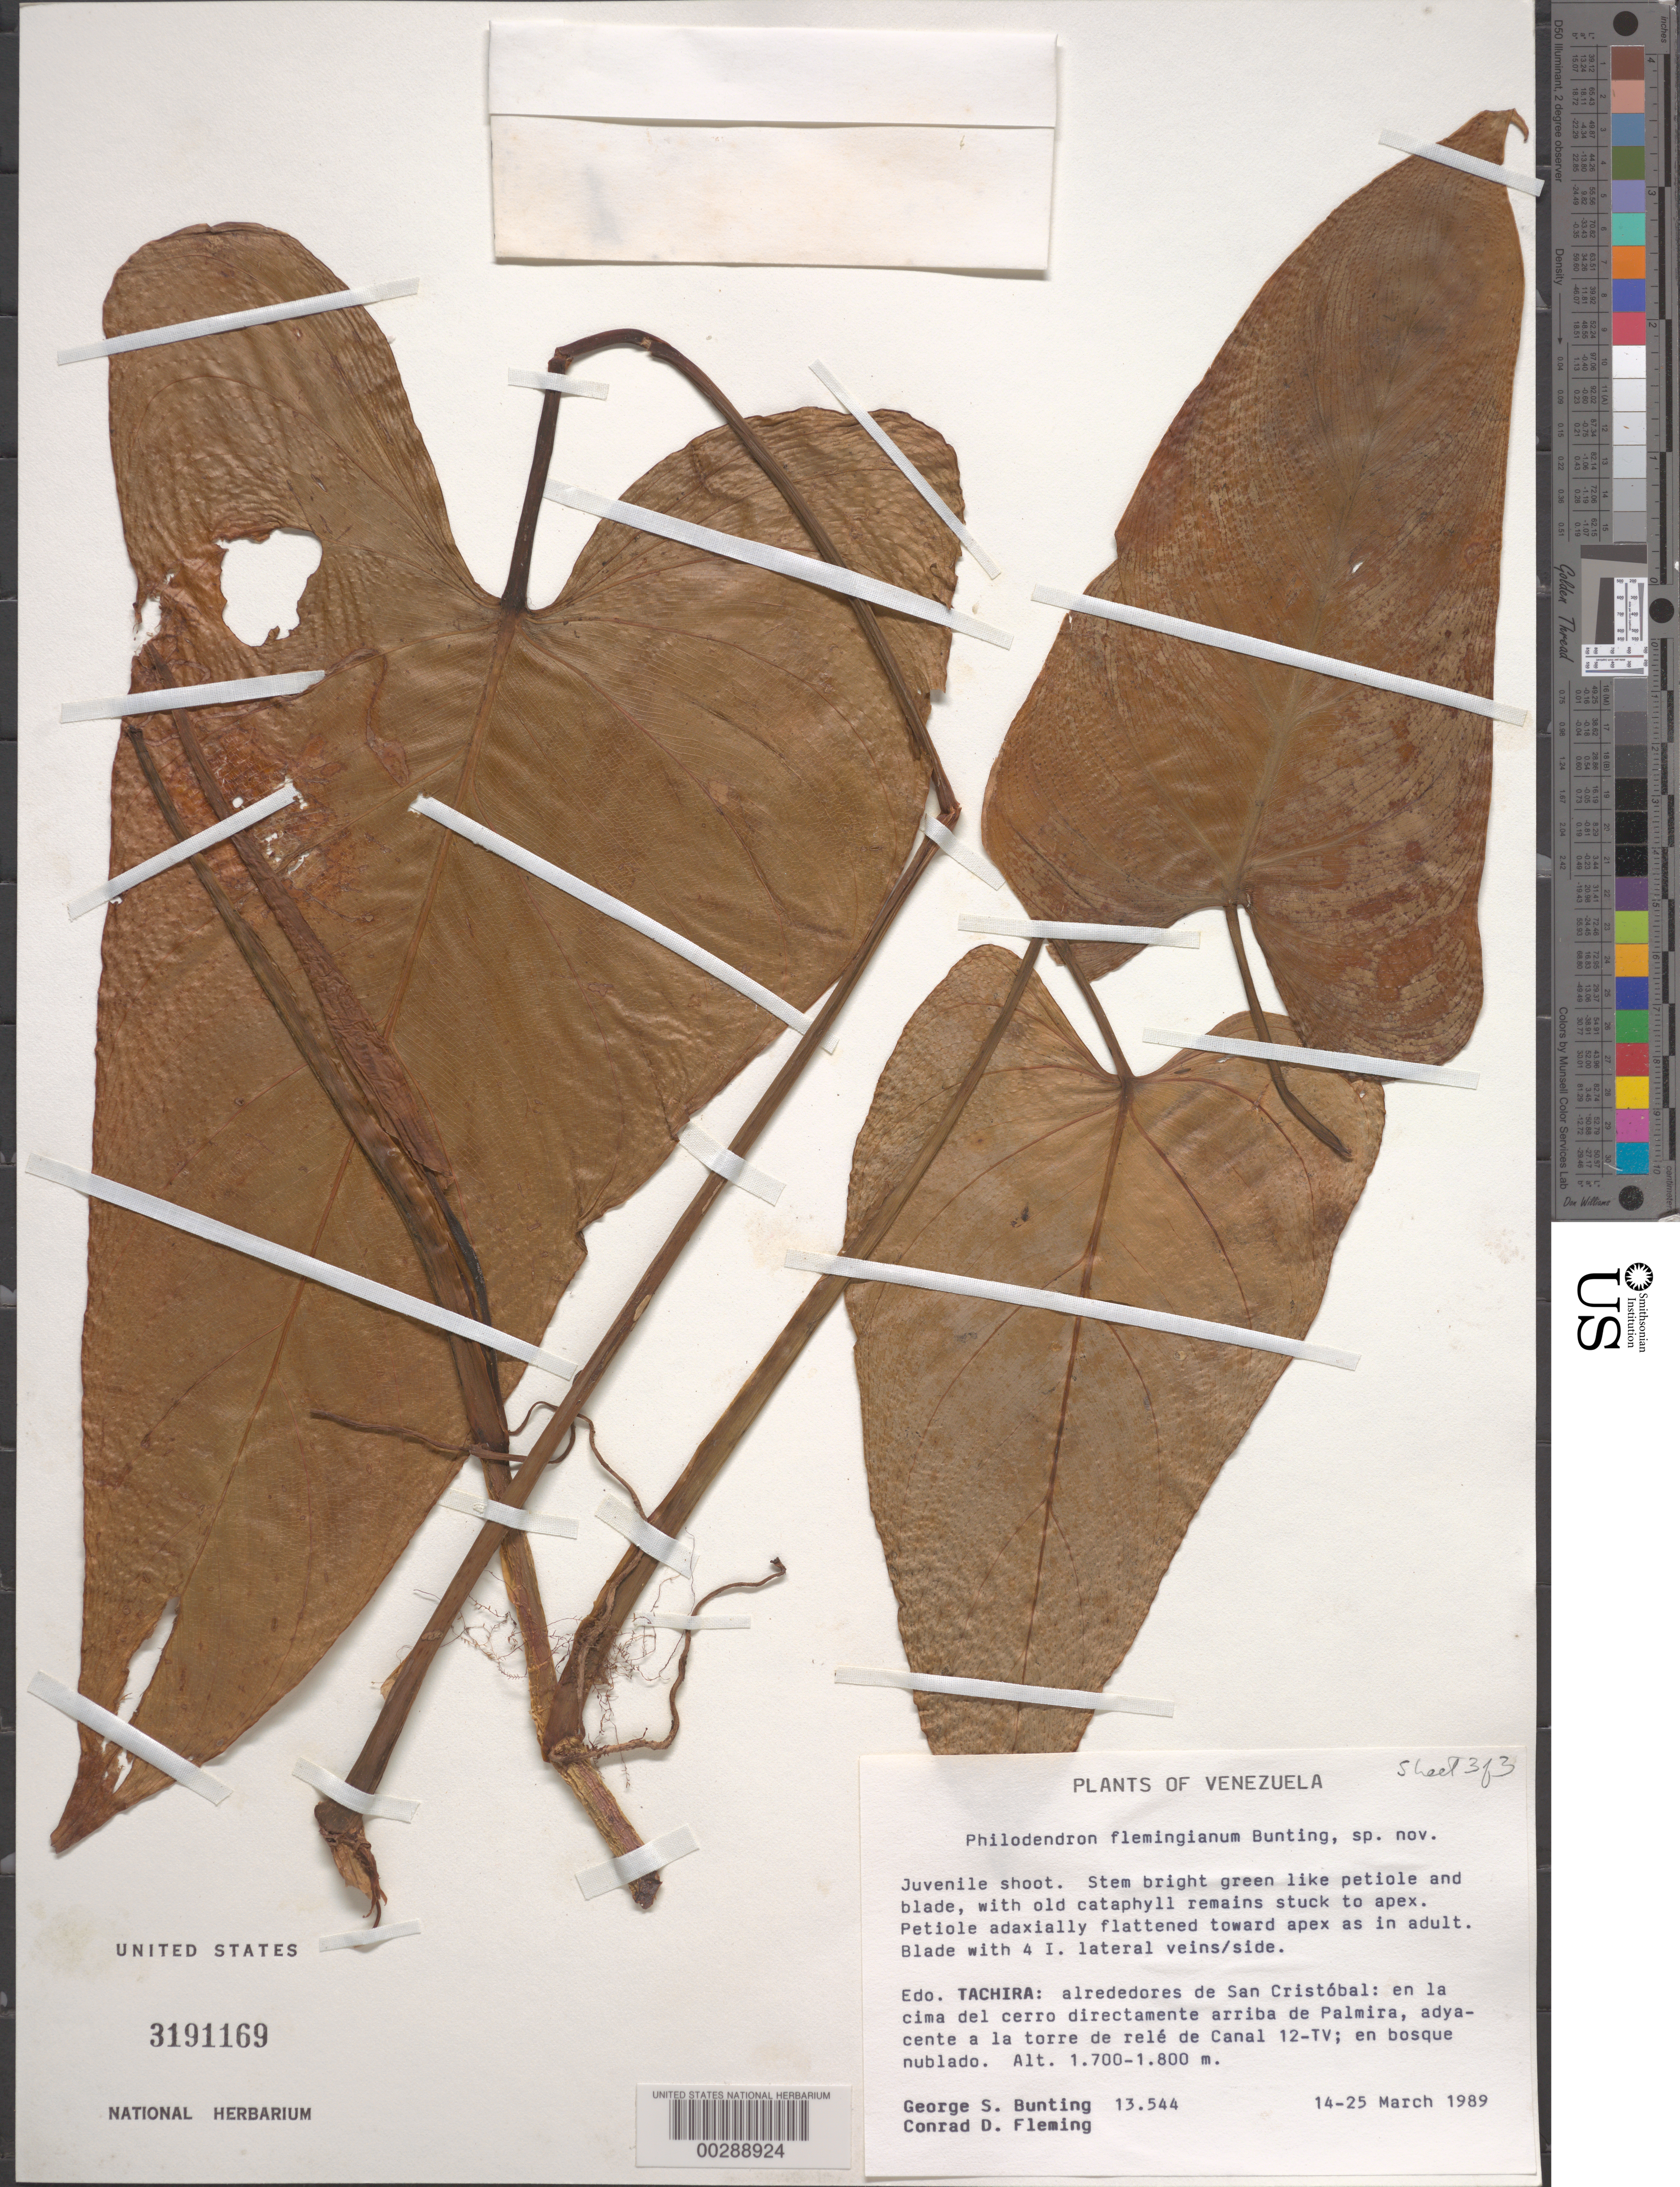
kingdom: Plantae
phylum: Tracheophyta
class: Liliopsida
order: Alismatales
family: Araceae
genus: Philodendron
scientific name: Philodendron sp.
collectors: G. S. Bunting & C. Fleming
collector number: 13544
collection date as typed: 14 Mar 1989 to 25 Mar 1989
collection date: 1989-03-14/1989-03-25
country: Venezuela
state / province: Tachira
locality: Outskirts of San Cristobal, summit of hill directly above Palmira, adjacent tower (rele) of Canal 12-tv, cloud forest.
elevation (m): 1700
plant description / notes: Specimen labeled as "Philodendron flemingianum Bunting, sp. nov." [ined.] Name never published (as of June 2016) and G.S. Bunting is deceased. Specimen re-filed in main herbarium.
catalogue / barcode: US 3191169